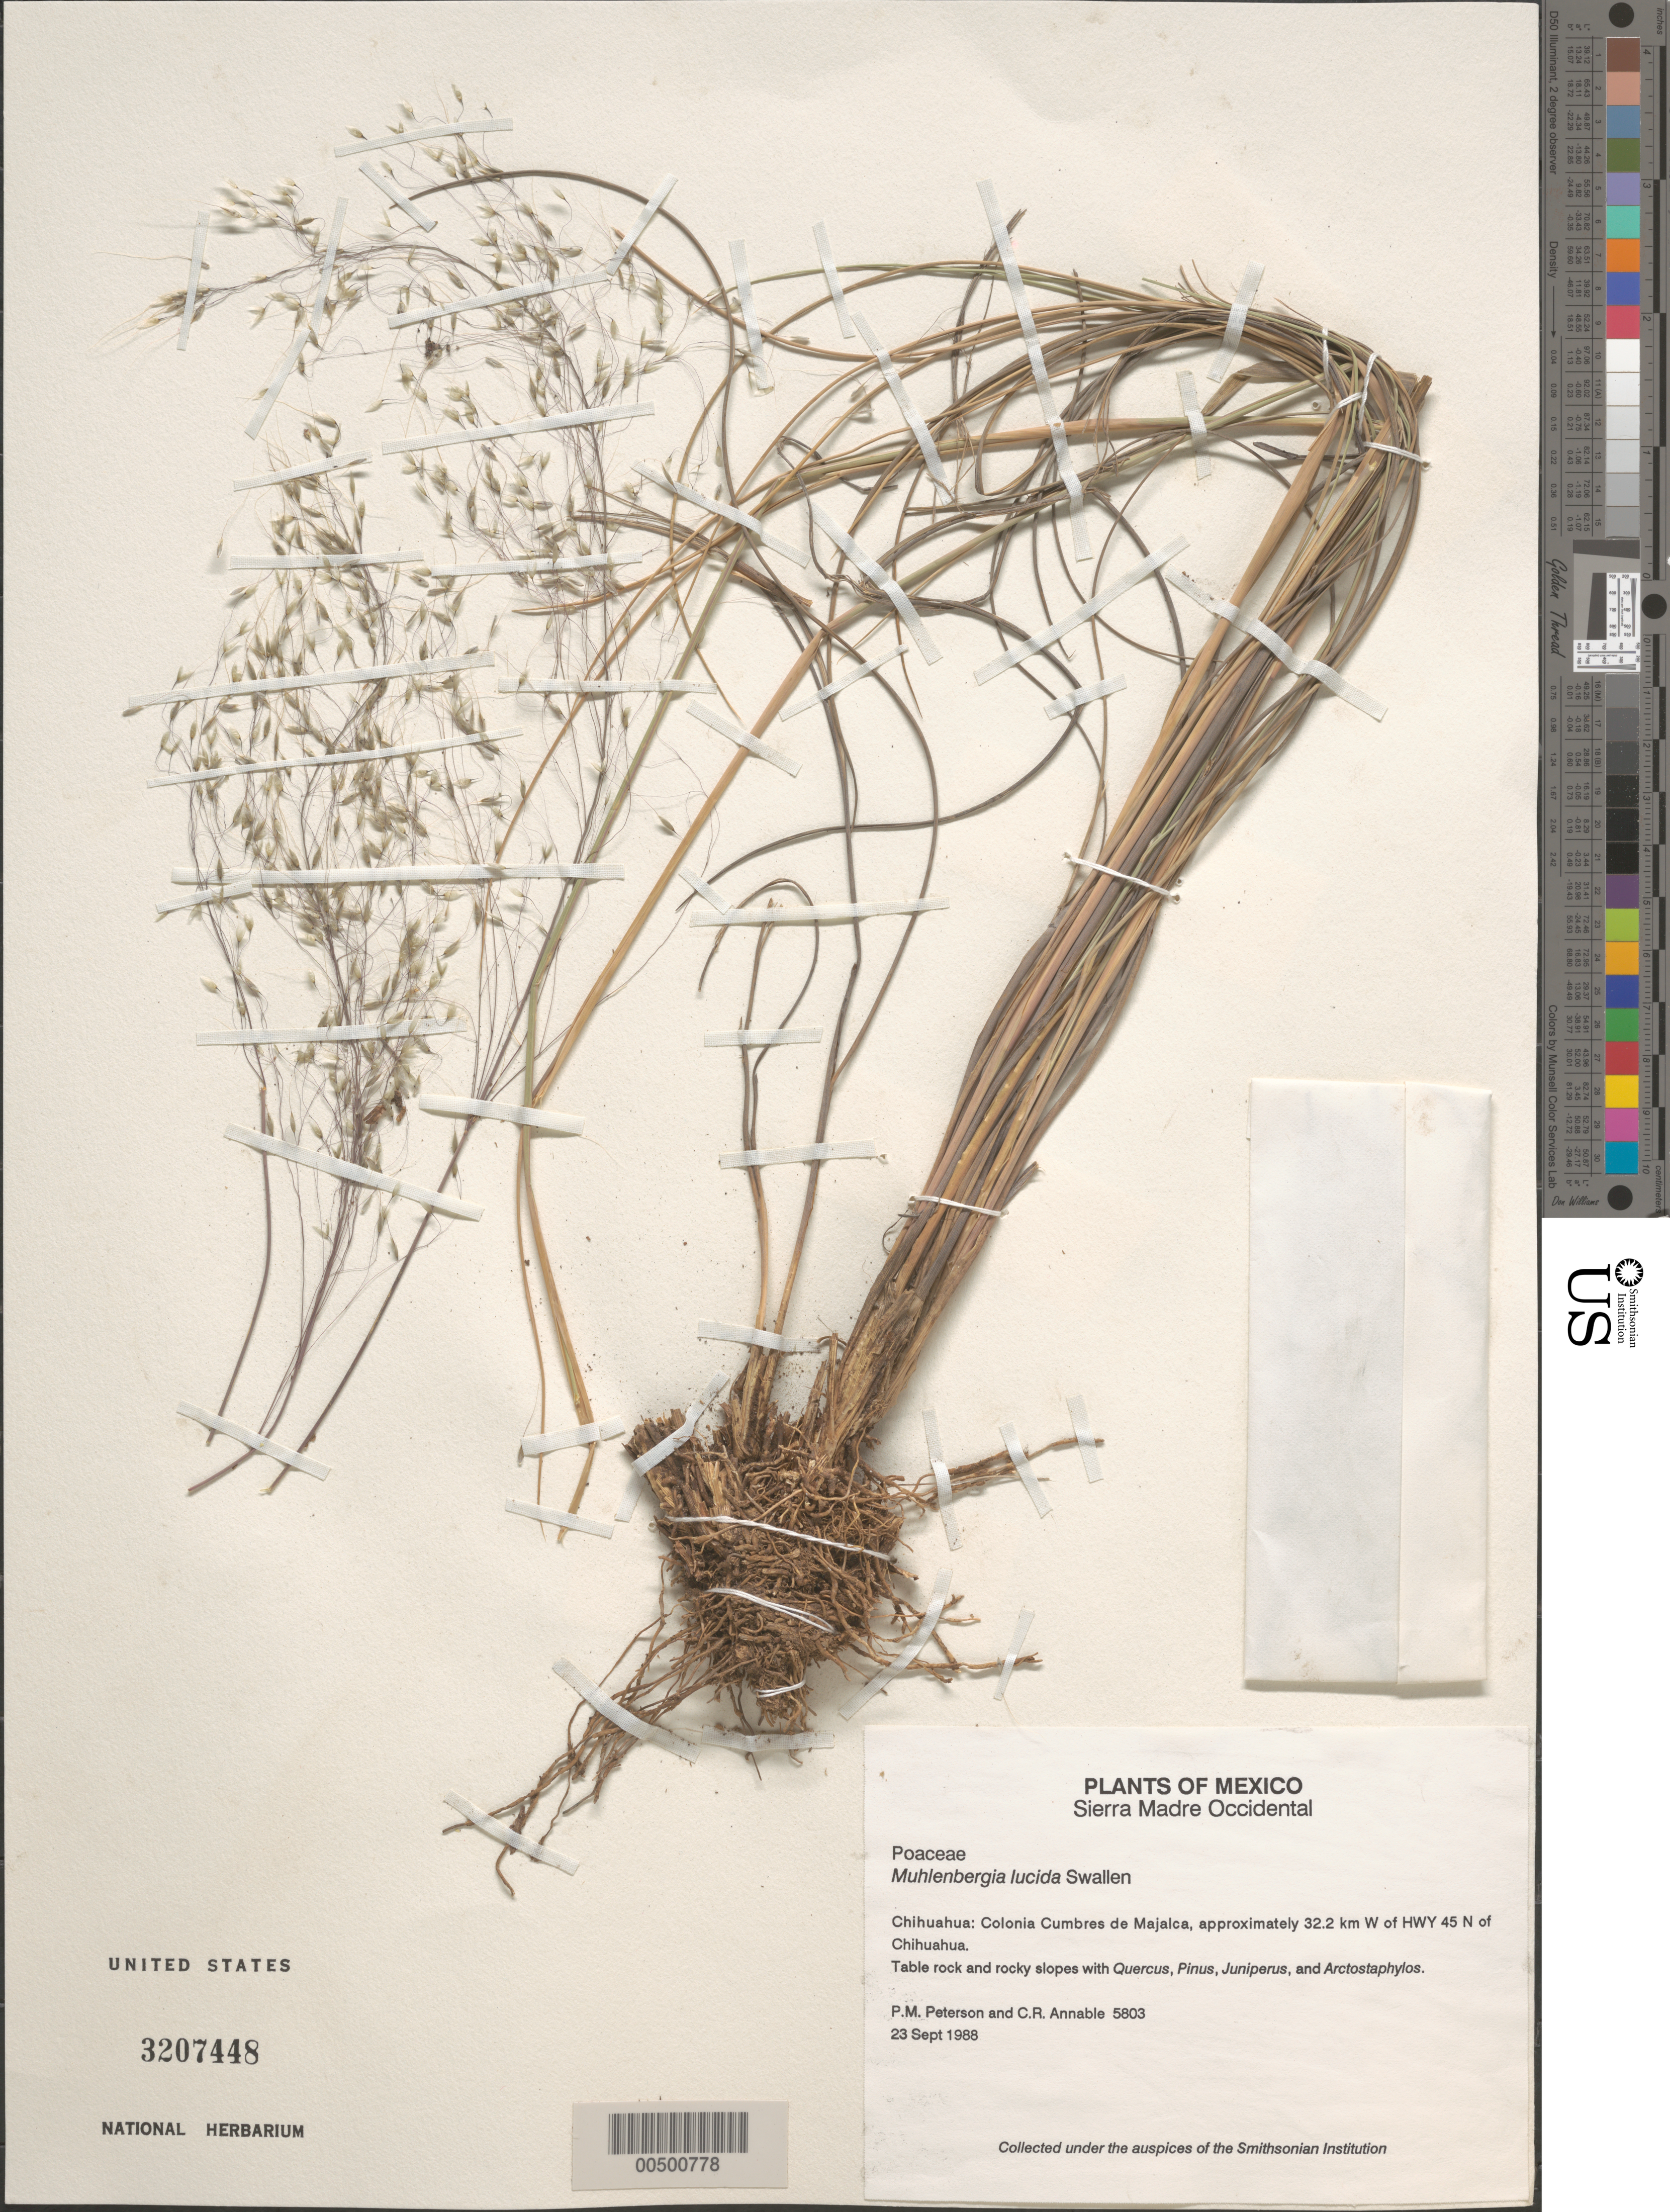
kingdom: Plantae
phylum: Tracheophyta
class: Liliopsida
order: Poales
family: Poaceae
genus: Muhlenbergia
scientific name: Muhlenbergia lucida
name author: Swallen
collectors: P. M. Peterson & C. R. Annable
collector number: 05803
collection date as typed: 23 Sep 1988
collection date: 1988-09-23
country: Mexico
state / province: Chihuahua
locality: Colonia Cumbres de Majalca, approximately 32.2 km W of Hwy 45 N of Chihuahua.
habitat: Table rock and rocky slopes with Quercus, Pinus, Juniperus, and Arctostaphylos.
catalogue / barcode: US 3207448